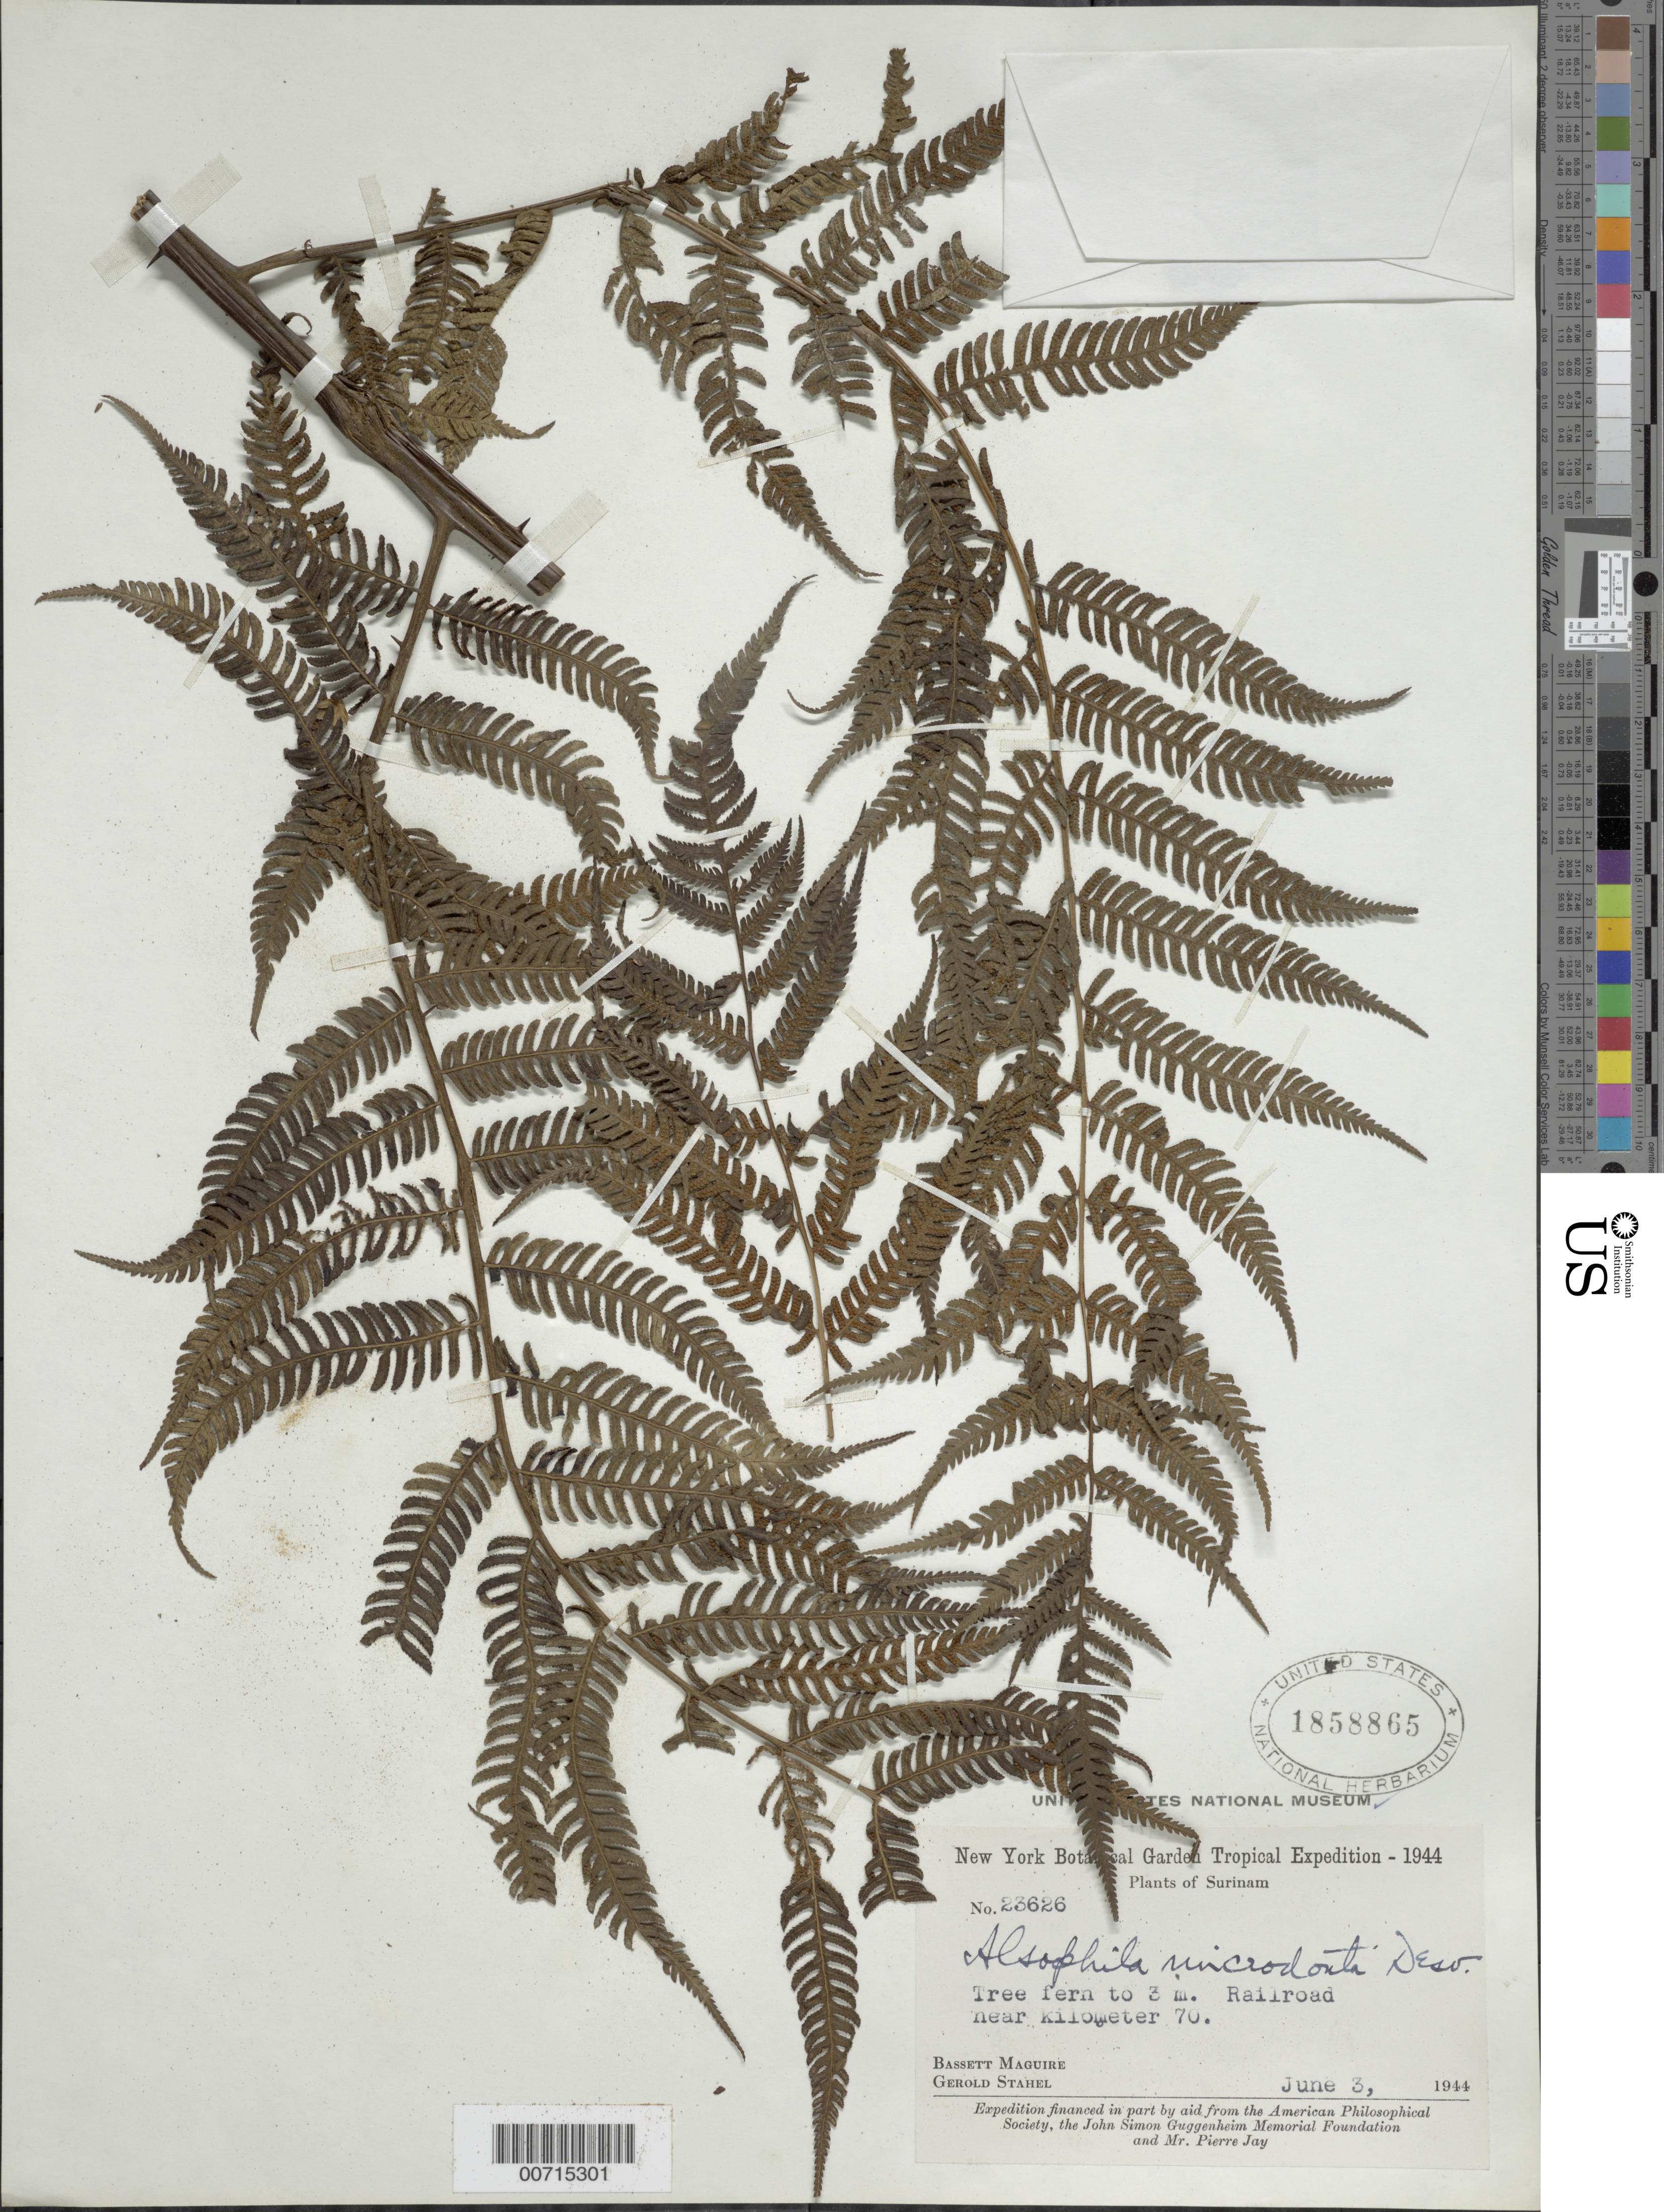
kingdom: Plantae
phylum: Tracheophyta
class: Polypodiopsida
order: Cyatheales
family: Cyatheaceae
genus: Cyathea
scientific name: Cyathea microdonta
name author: (Desv.) Domin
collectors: B. Maguire & G. Stahel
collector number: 23626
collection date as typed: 3-Jun-44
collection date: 1944-06-03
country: Suriname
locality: Zanderij Is, Sectie O, km 70, along railroad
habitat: Along railroad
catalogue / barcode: US 1858865